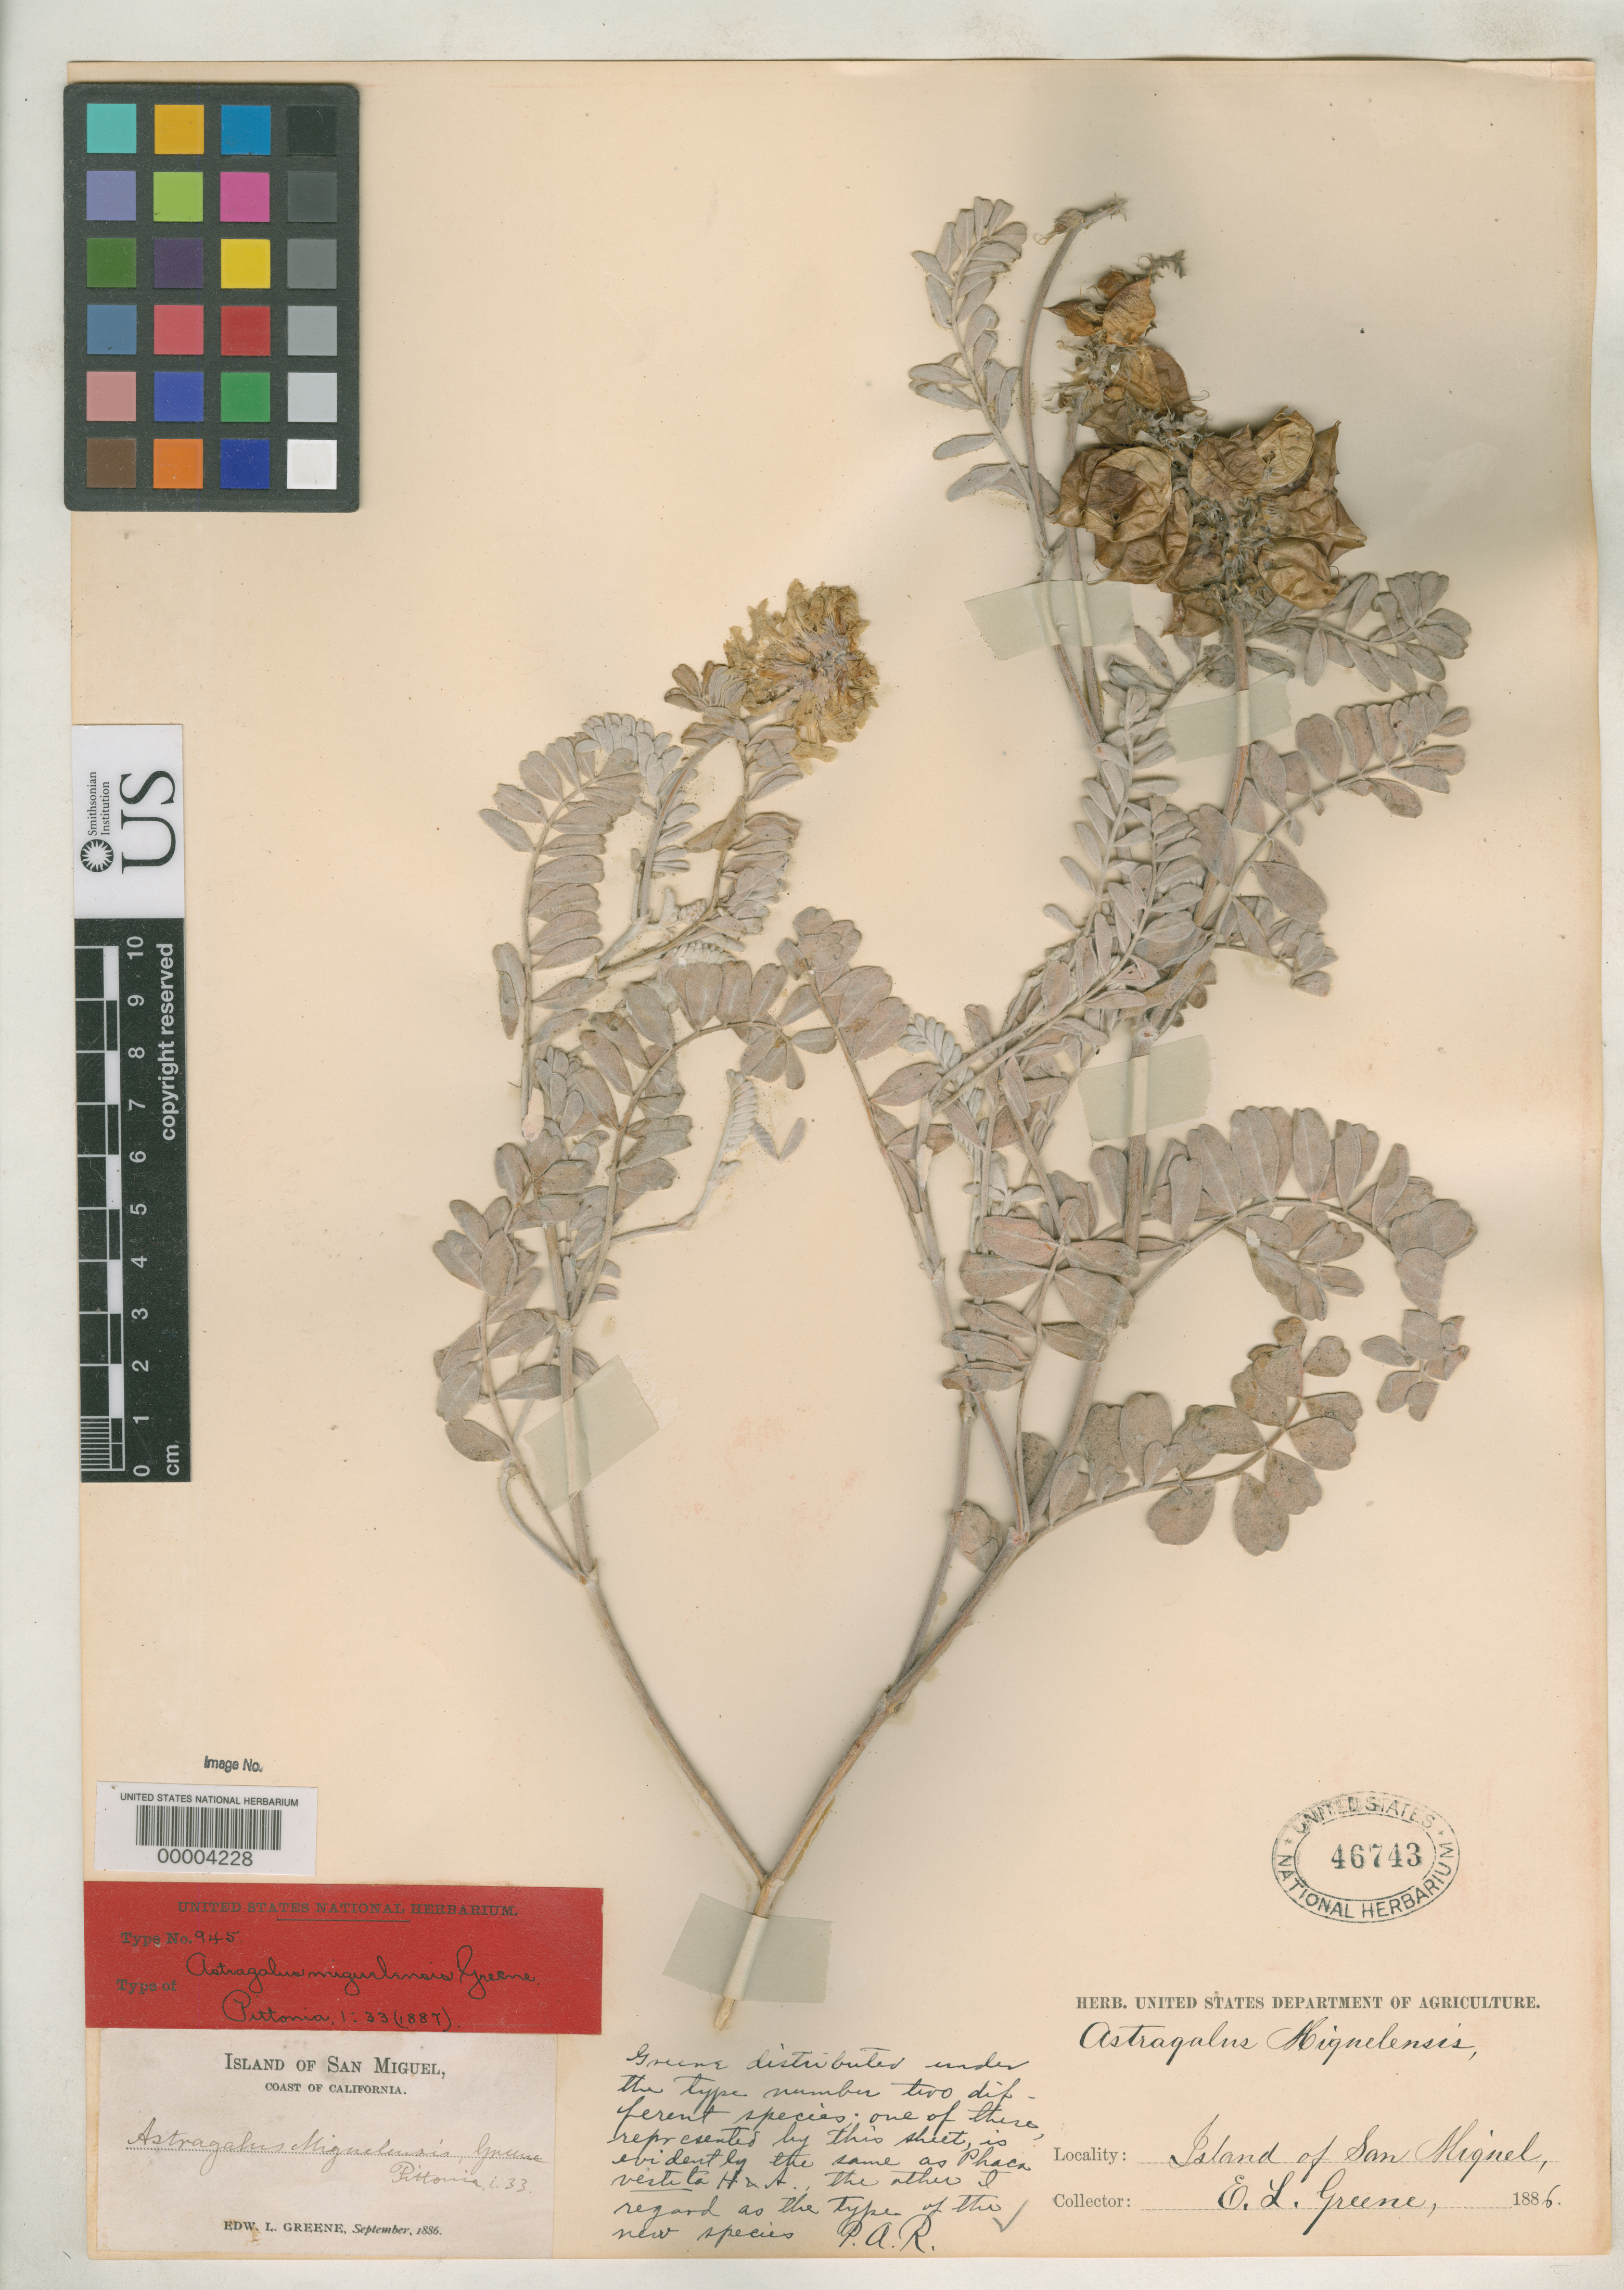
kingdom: Plantae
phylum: Tracheophyta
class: Magnoliopsida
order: Fabales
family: Fabaceae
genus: Astragalus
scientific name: Astragalus miguelensis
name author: Greene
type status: Type Collection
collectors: E. L. Greene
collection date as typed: Sep 1886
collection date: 1886-09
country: United States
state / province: California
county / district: Santa Barbara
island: San Miguel Island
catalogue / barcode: US 46743